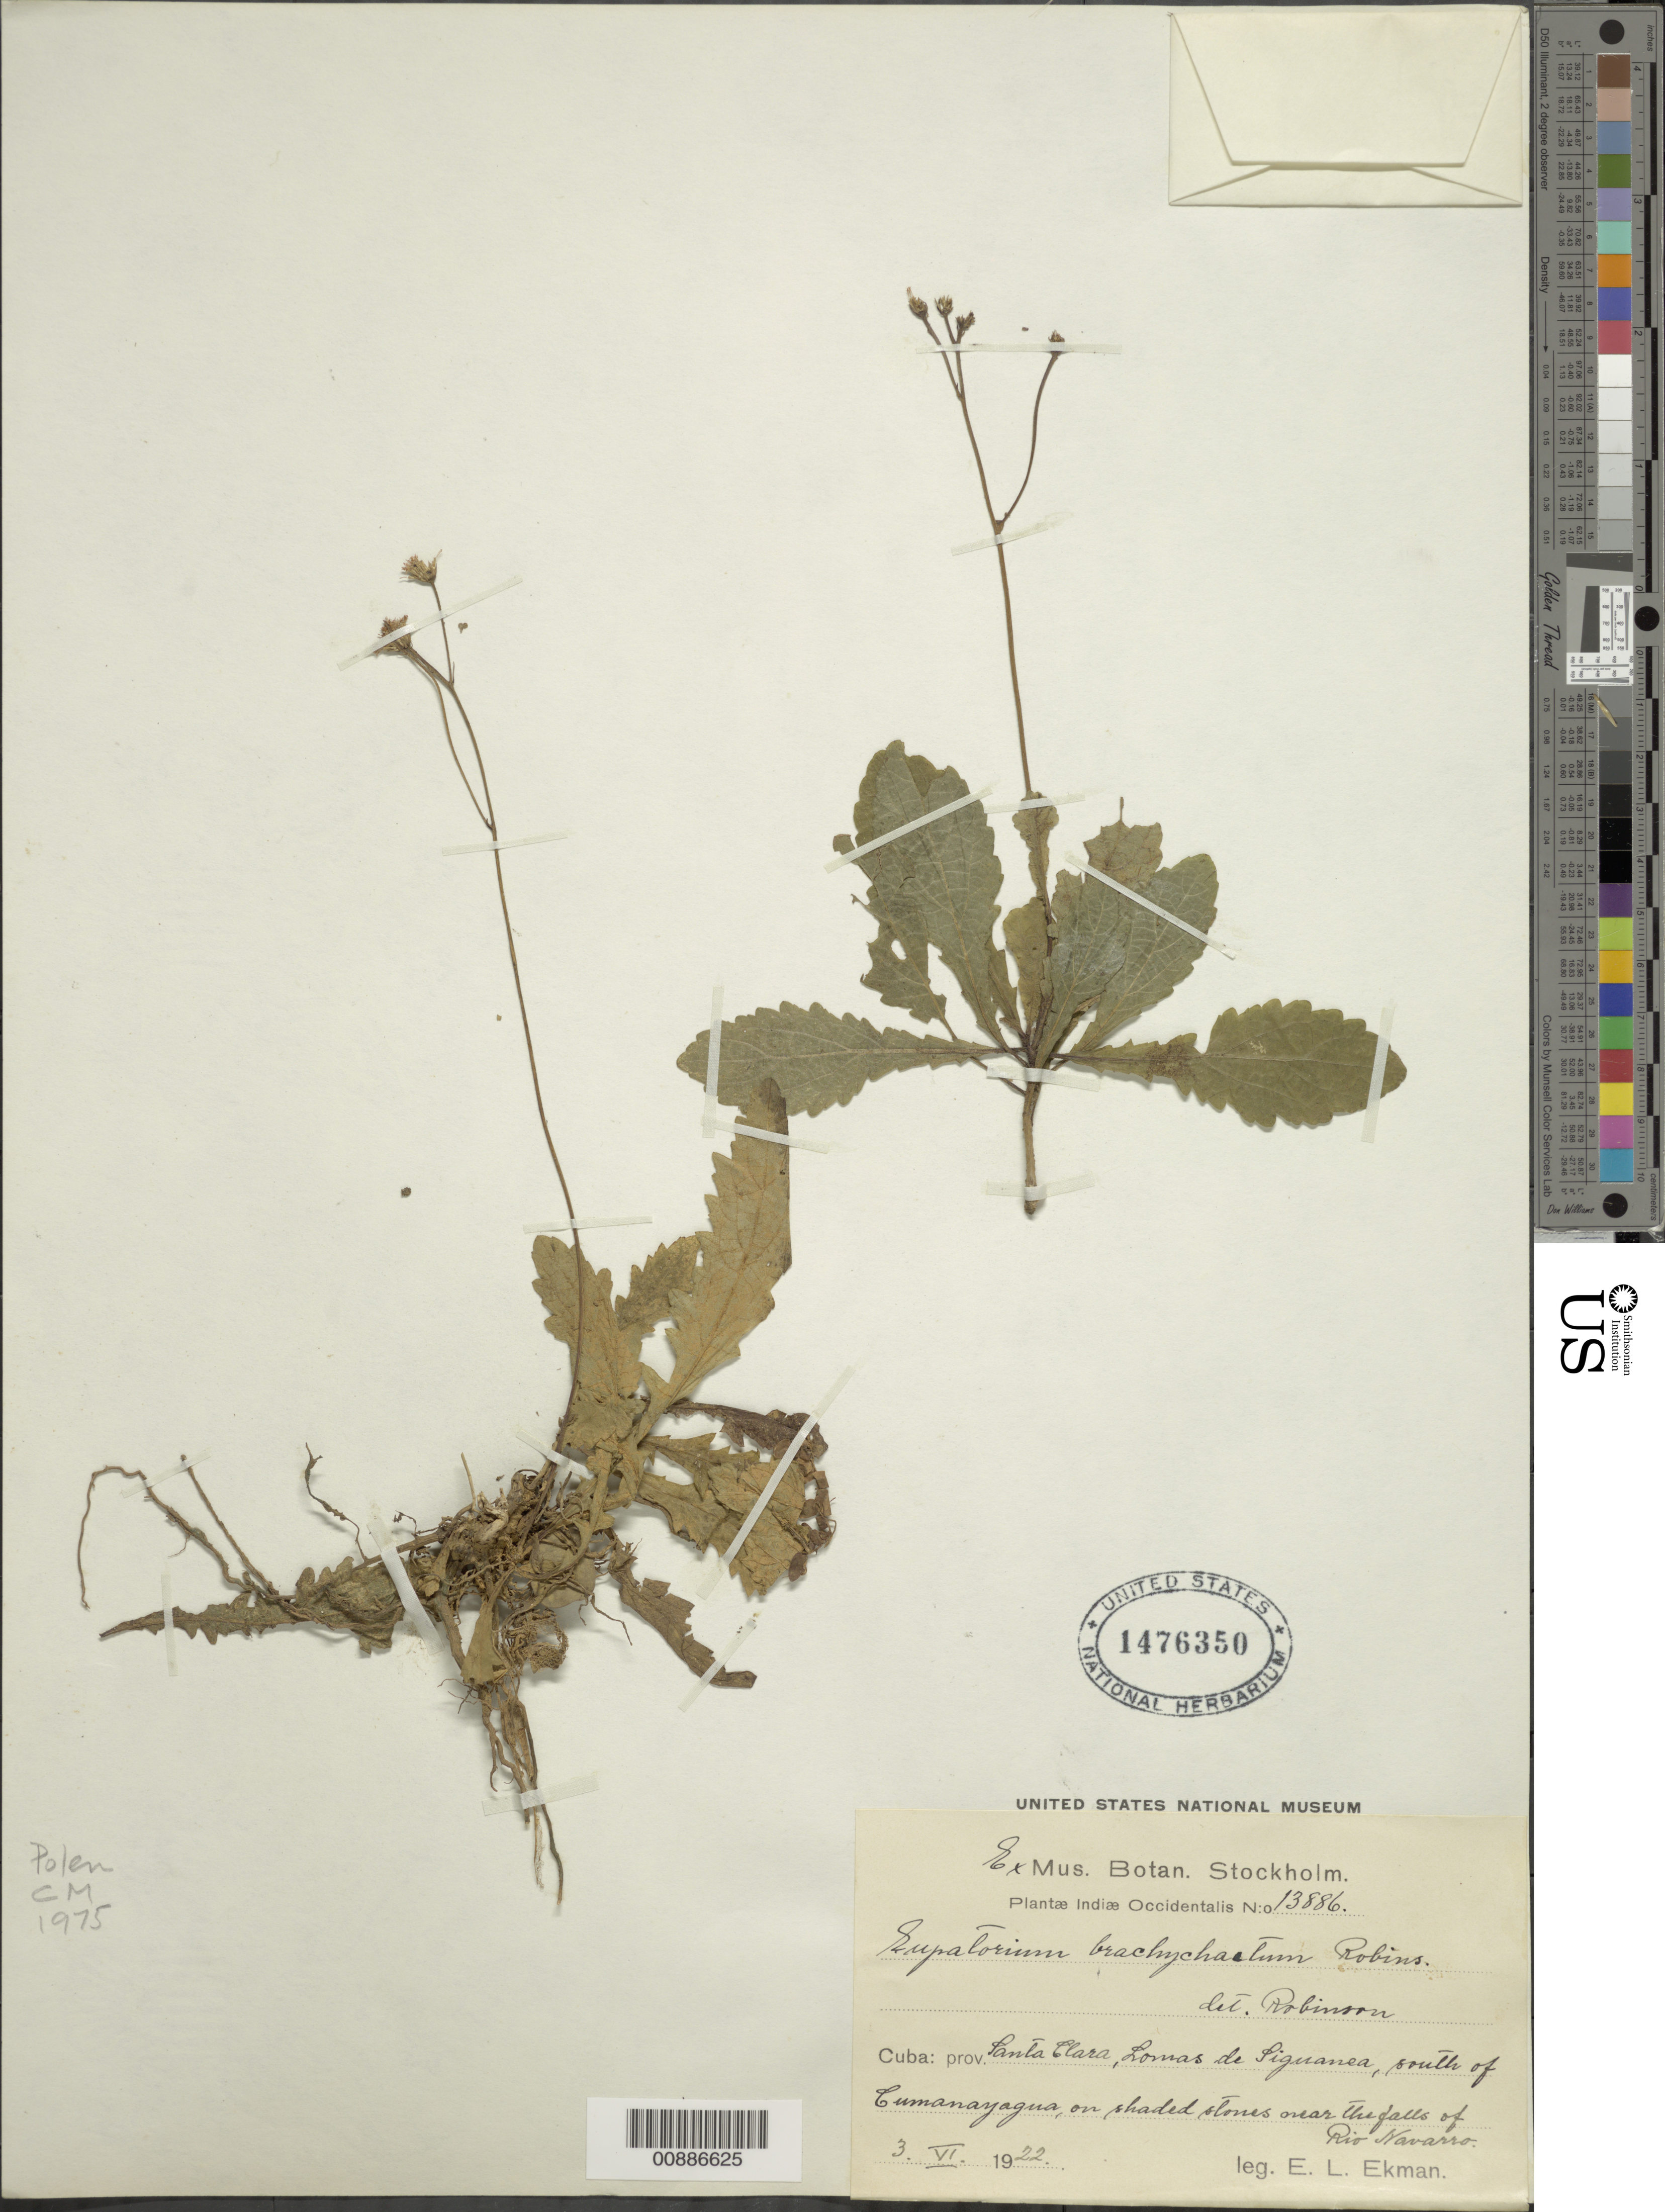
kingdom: Plantae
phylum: Tracheophyta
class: Magnoliopsida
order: Asterales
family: Asteraceae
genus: Antillia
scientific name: Antillia brachychaeta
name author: (B.L. Rob.) R.M. King & H. Rob.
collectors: E. L. Ekman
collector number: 13886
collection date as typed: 03 Jun 1922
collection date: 1922-06-03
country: Cuba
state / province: Las Villas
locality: Lomas de Siguanea), south of Cumanayagua, near falls of Rio Navarro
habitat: On shaded stones near the falls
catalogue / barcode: US 1476350